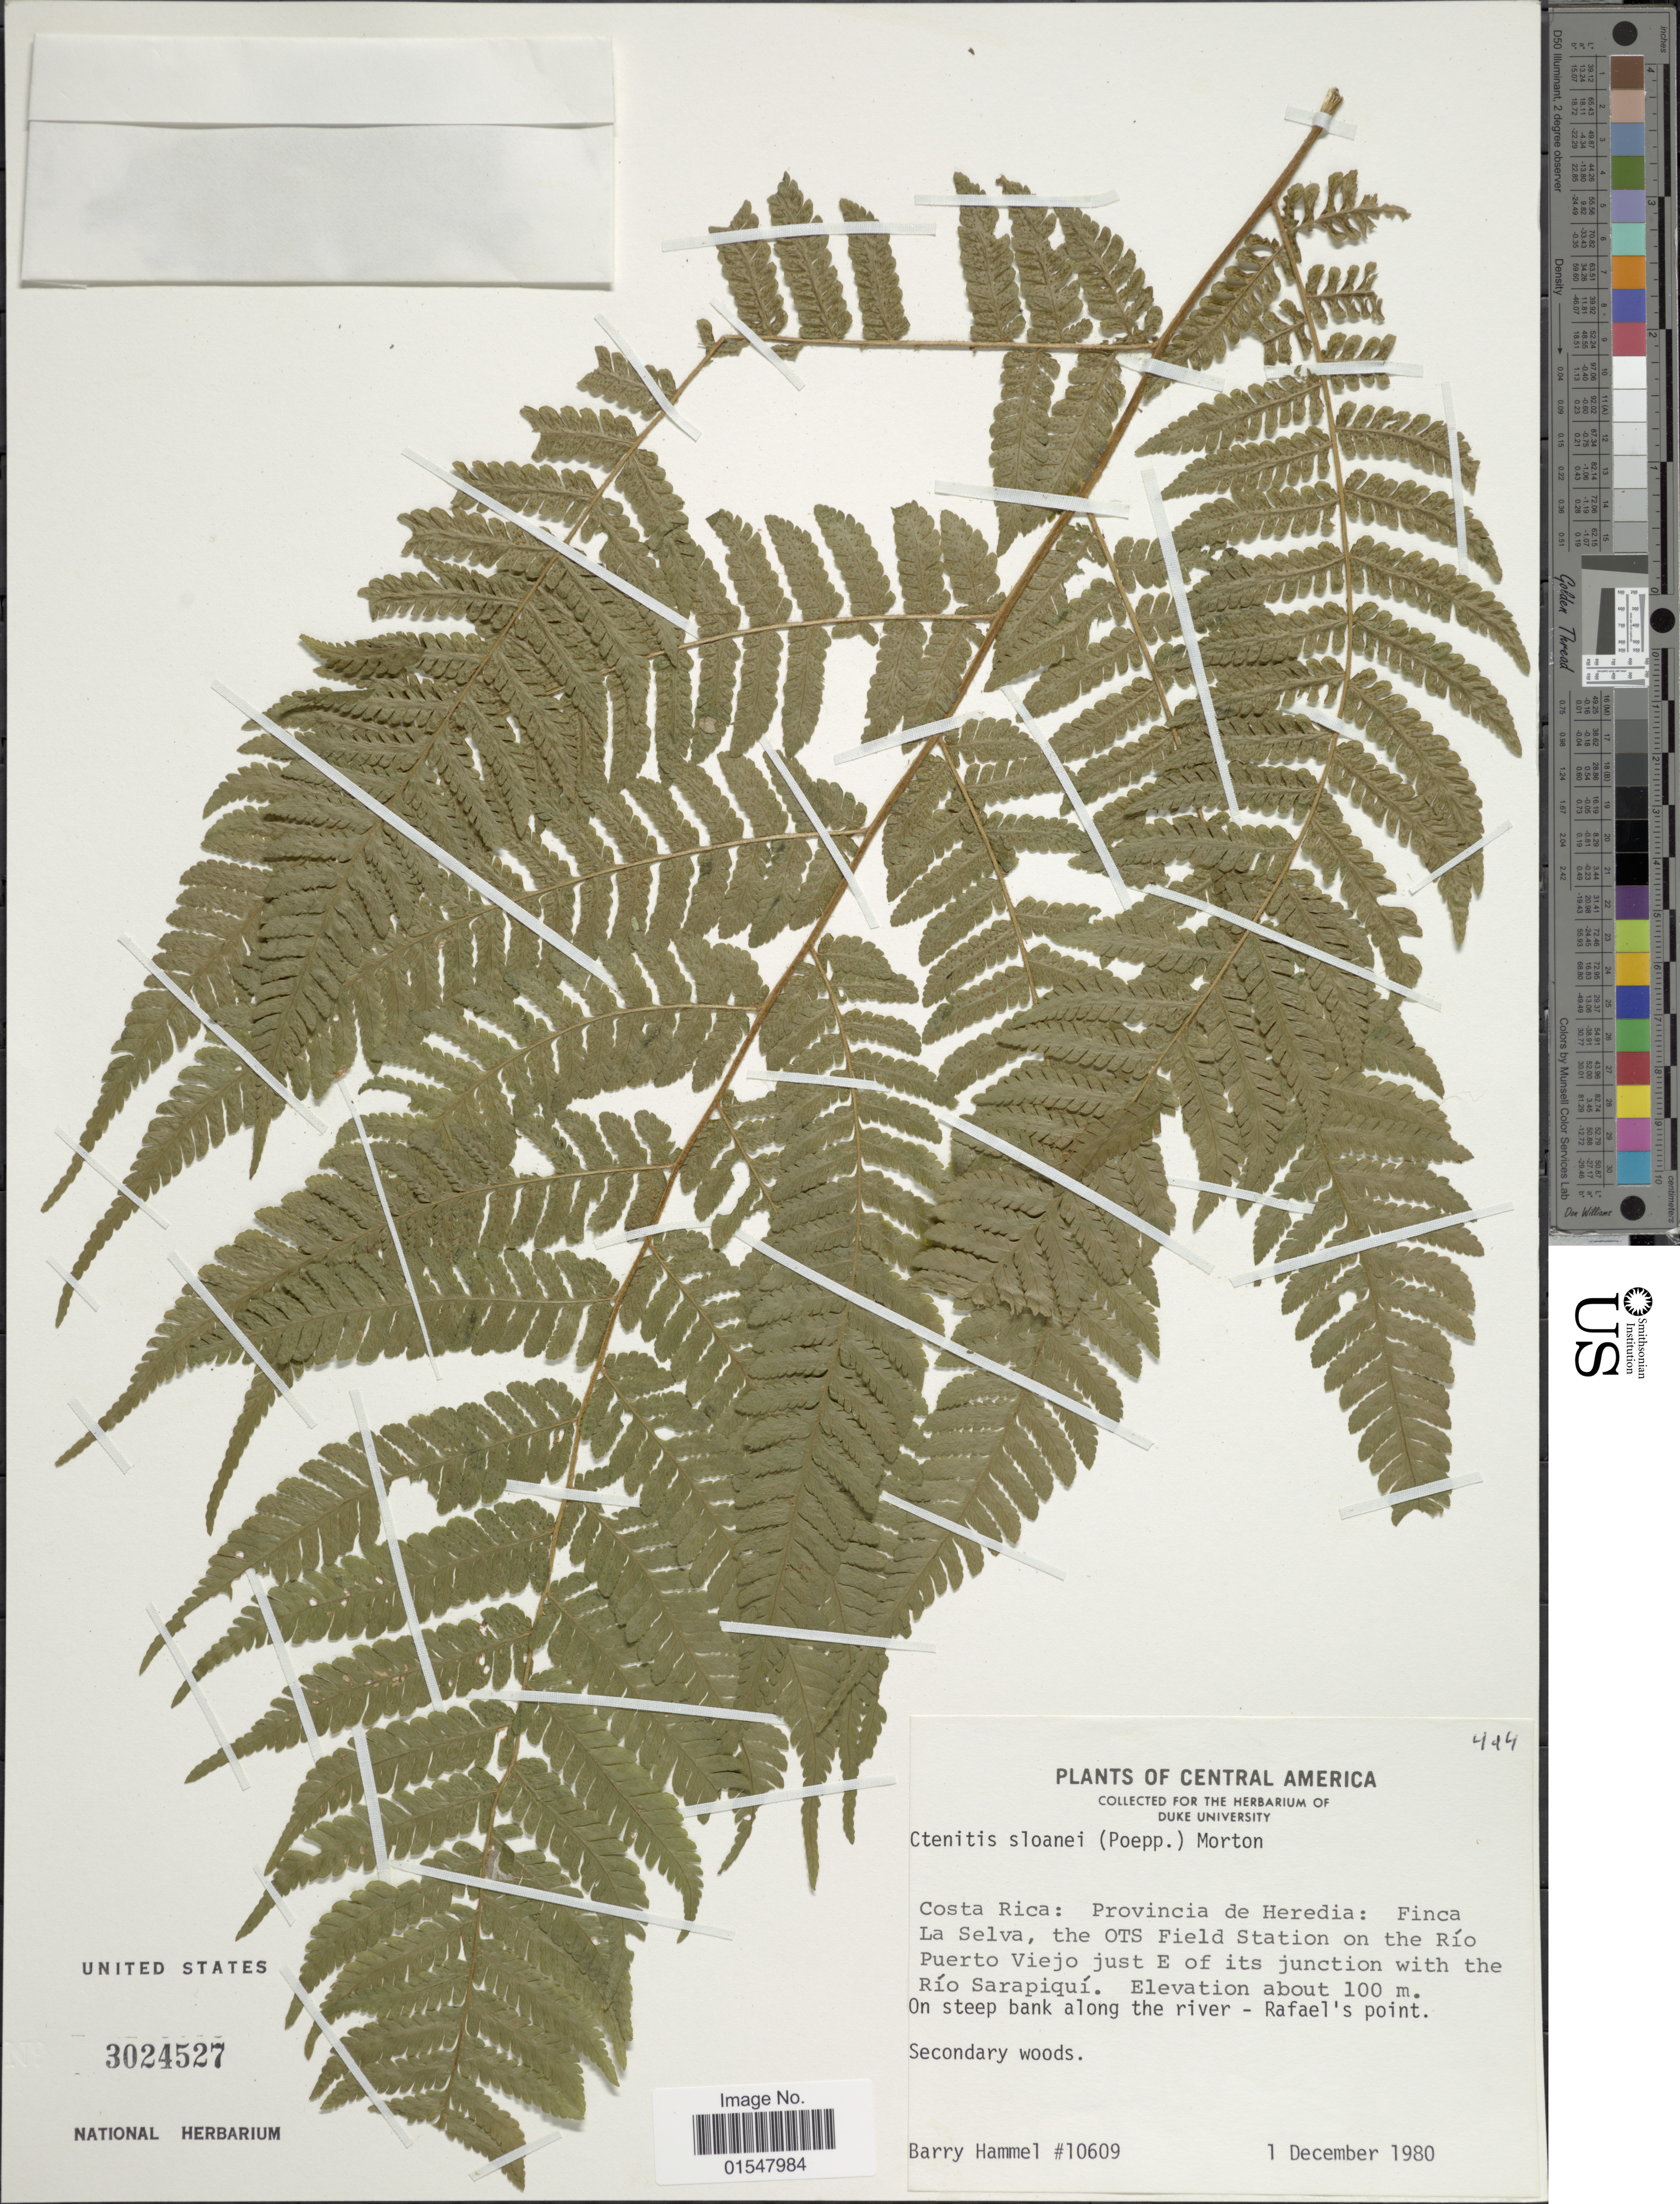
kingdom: Plantae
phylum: Tracheophyta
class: Polypodiopsida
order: Polypodiales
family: Dryopteridaceae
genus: Ctenitis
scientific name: Ctenitis sloanei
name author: (Poepp. ex Spreng.) C.V. Morton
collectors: B. Hammel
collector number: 10609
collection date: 1980-12-01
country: Costa Rica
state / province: Heredia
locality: Central America, Finca La Selva, the OTS Field Station on the Río Puerto Viejo just E of its junction with the Río Sarapiquí, on steep bank along the river - Rafael's point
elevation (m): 100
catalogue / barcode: US 3024527